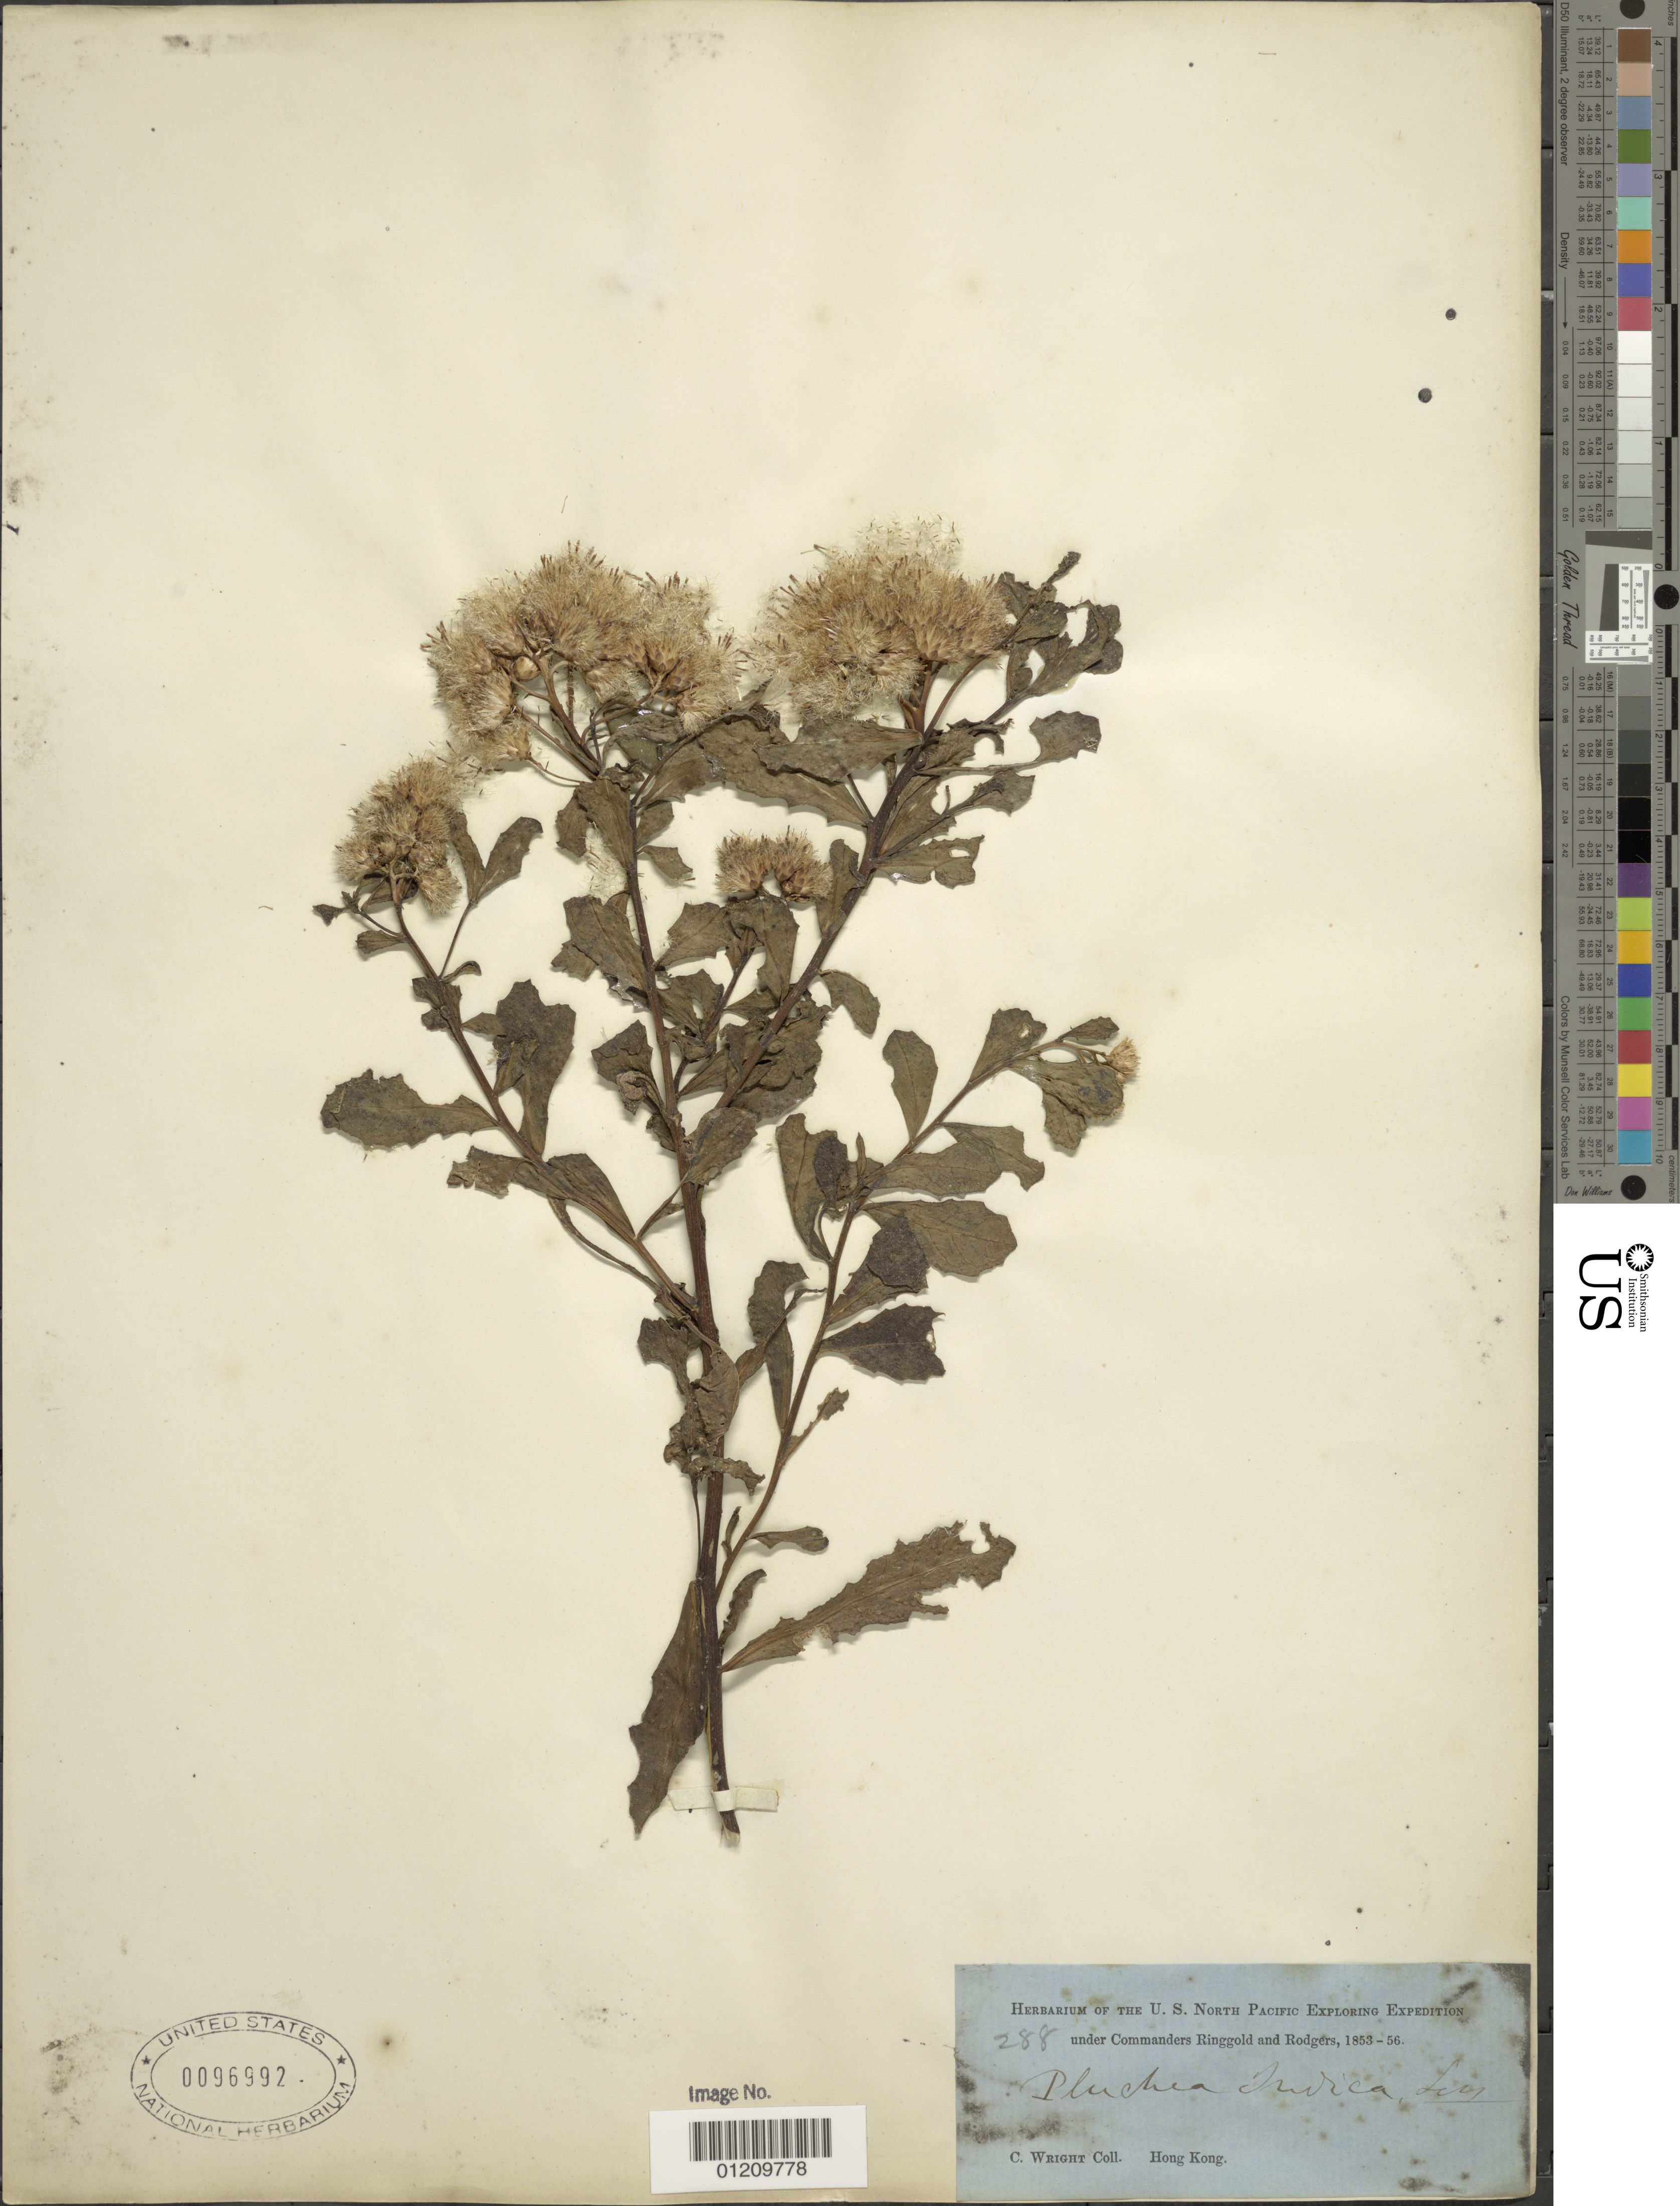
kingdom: Plantae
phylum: Tracheophyta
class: Magnoliopsida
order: Asterales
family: Asteraceae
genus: Pluchea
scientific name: Pluchea indica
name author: (L.) Less.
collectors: C. Wright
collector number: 288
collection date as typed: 1853 to -- -- 1856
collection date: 1853/1856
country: China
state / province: Hong Kong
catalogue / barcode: US 96992